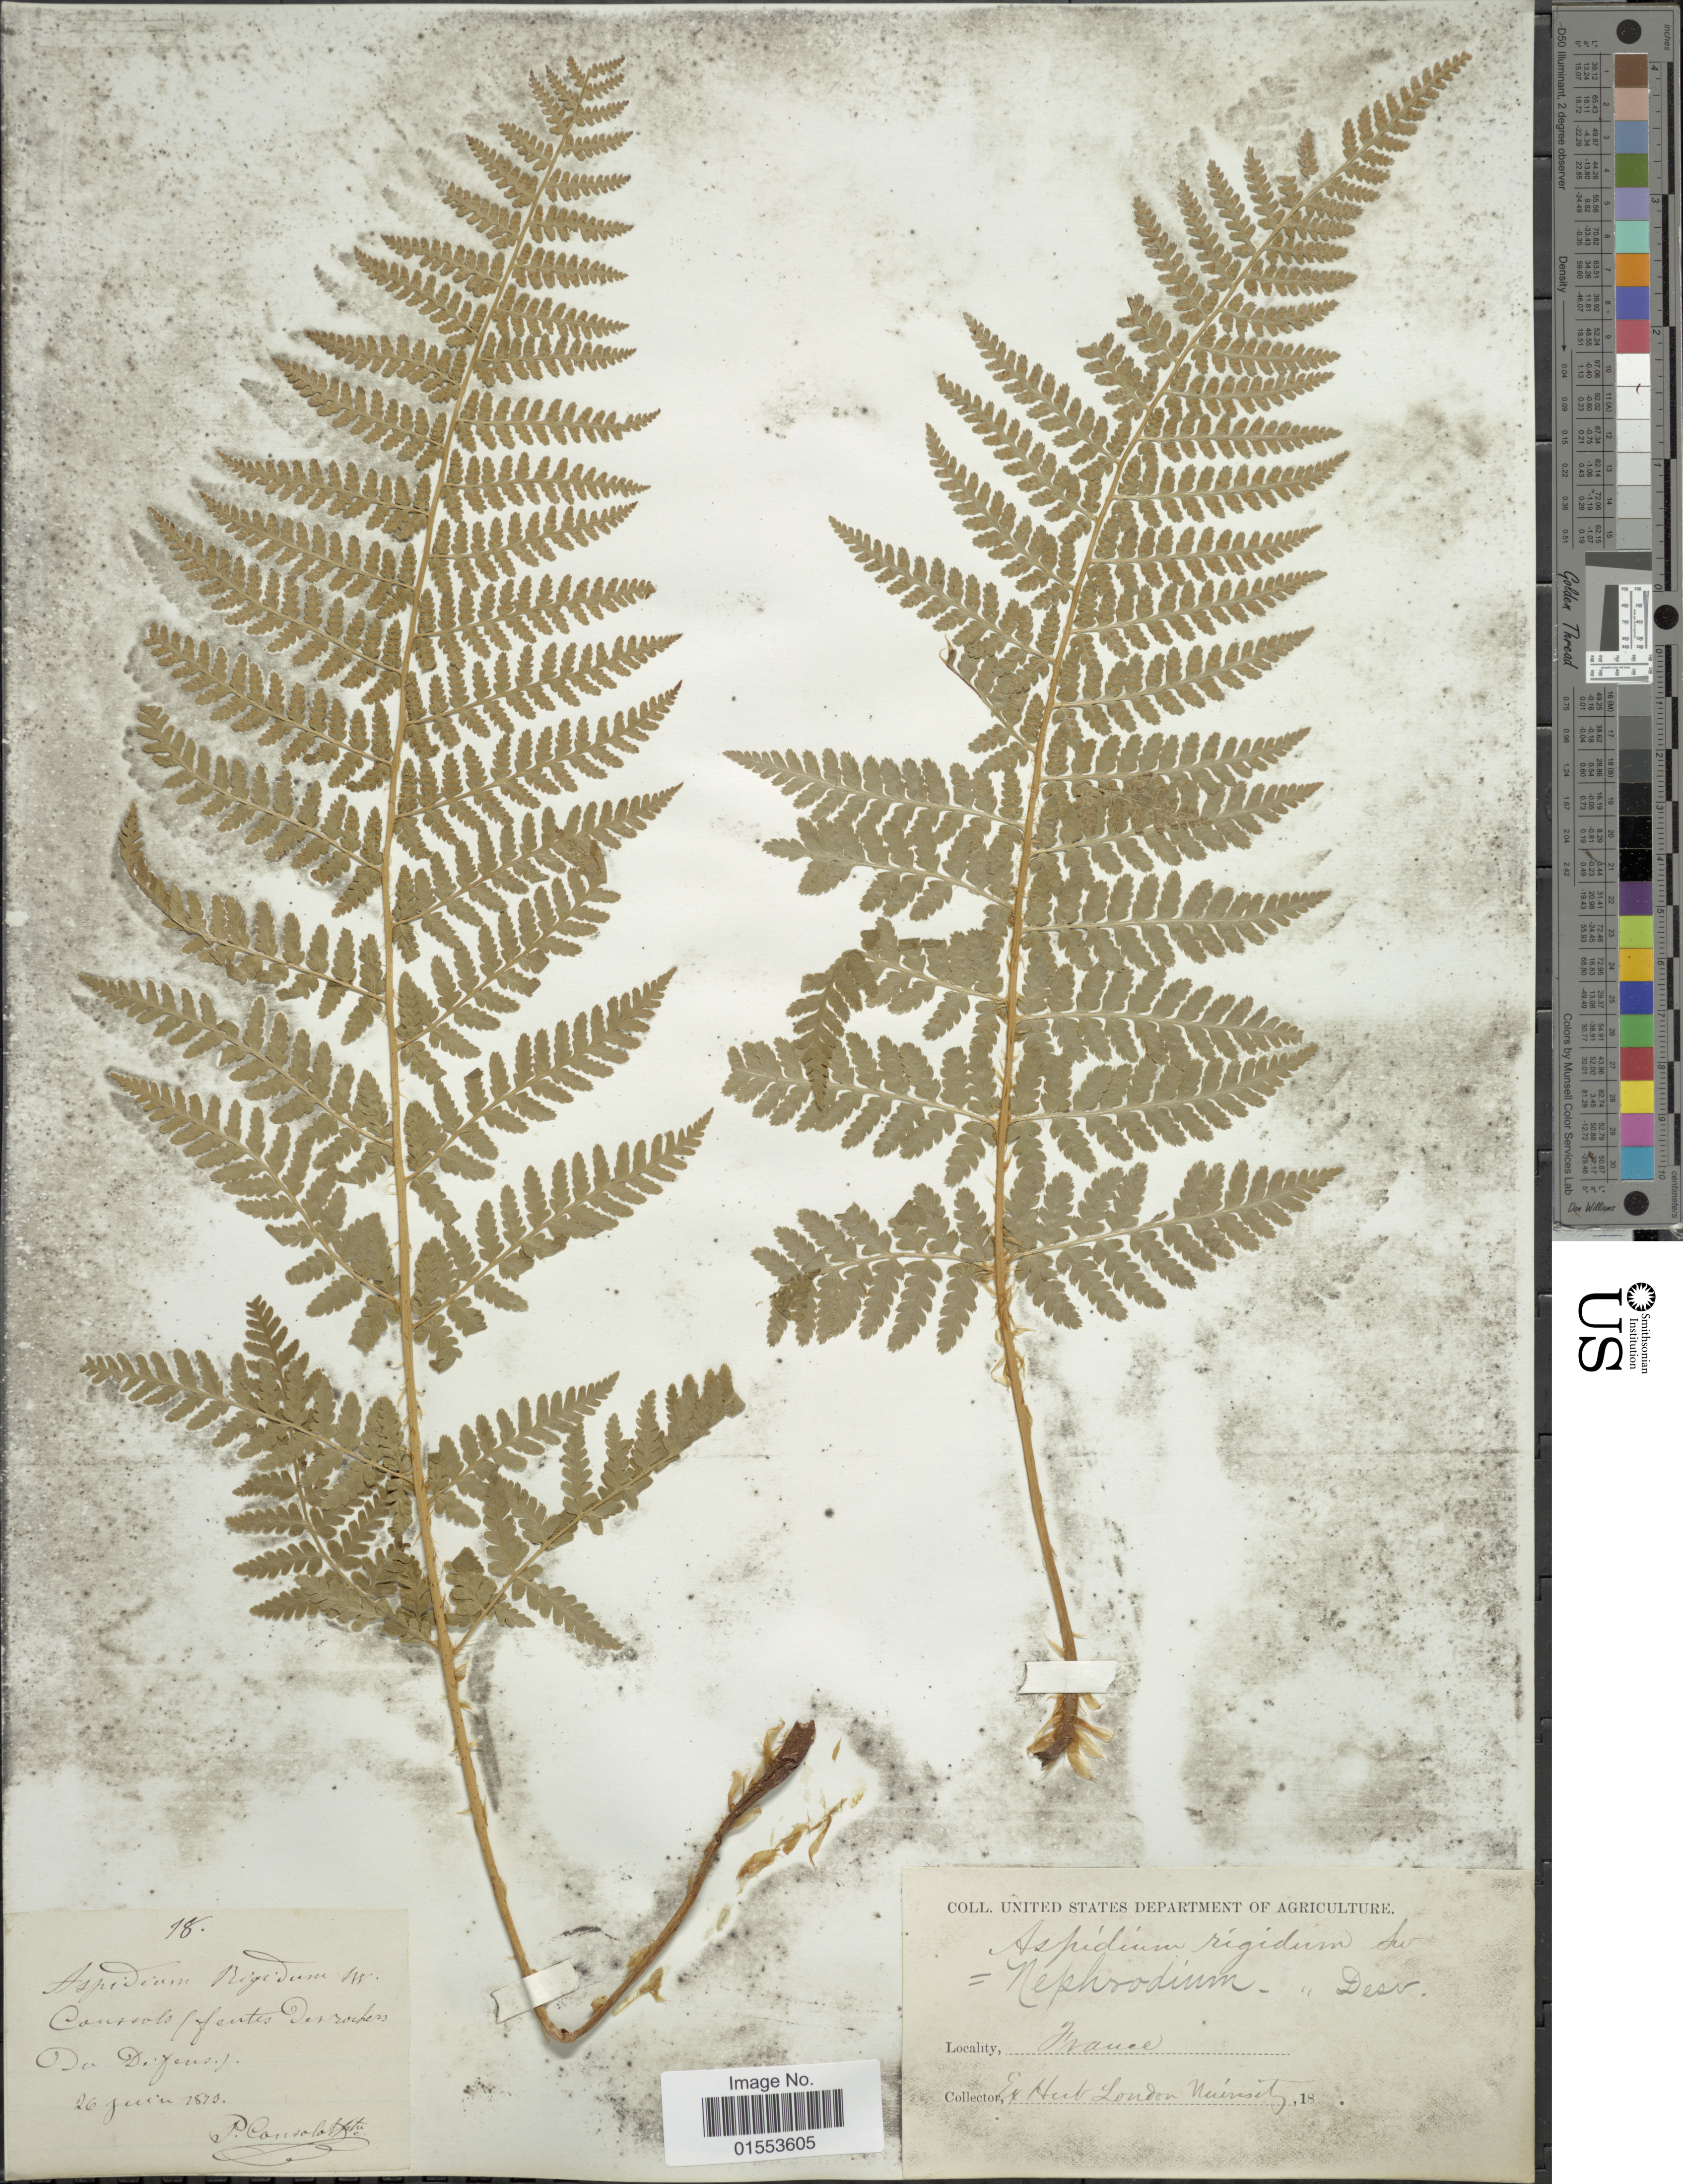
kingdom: Plantae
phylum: Tracheophyta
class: Polypodiopsida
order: Polypodiales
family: Dryopteridaceae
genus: Dryopteris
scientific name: Dryopteris rigida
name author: Underw.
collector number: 18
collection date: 1873-06-26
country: France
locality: France, Coussols (fentes des rochers Du Difens).